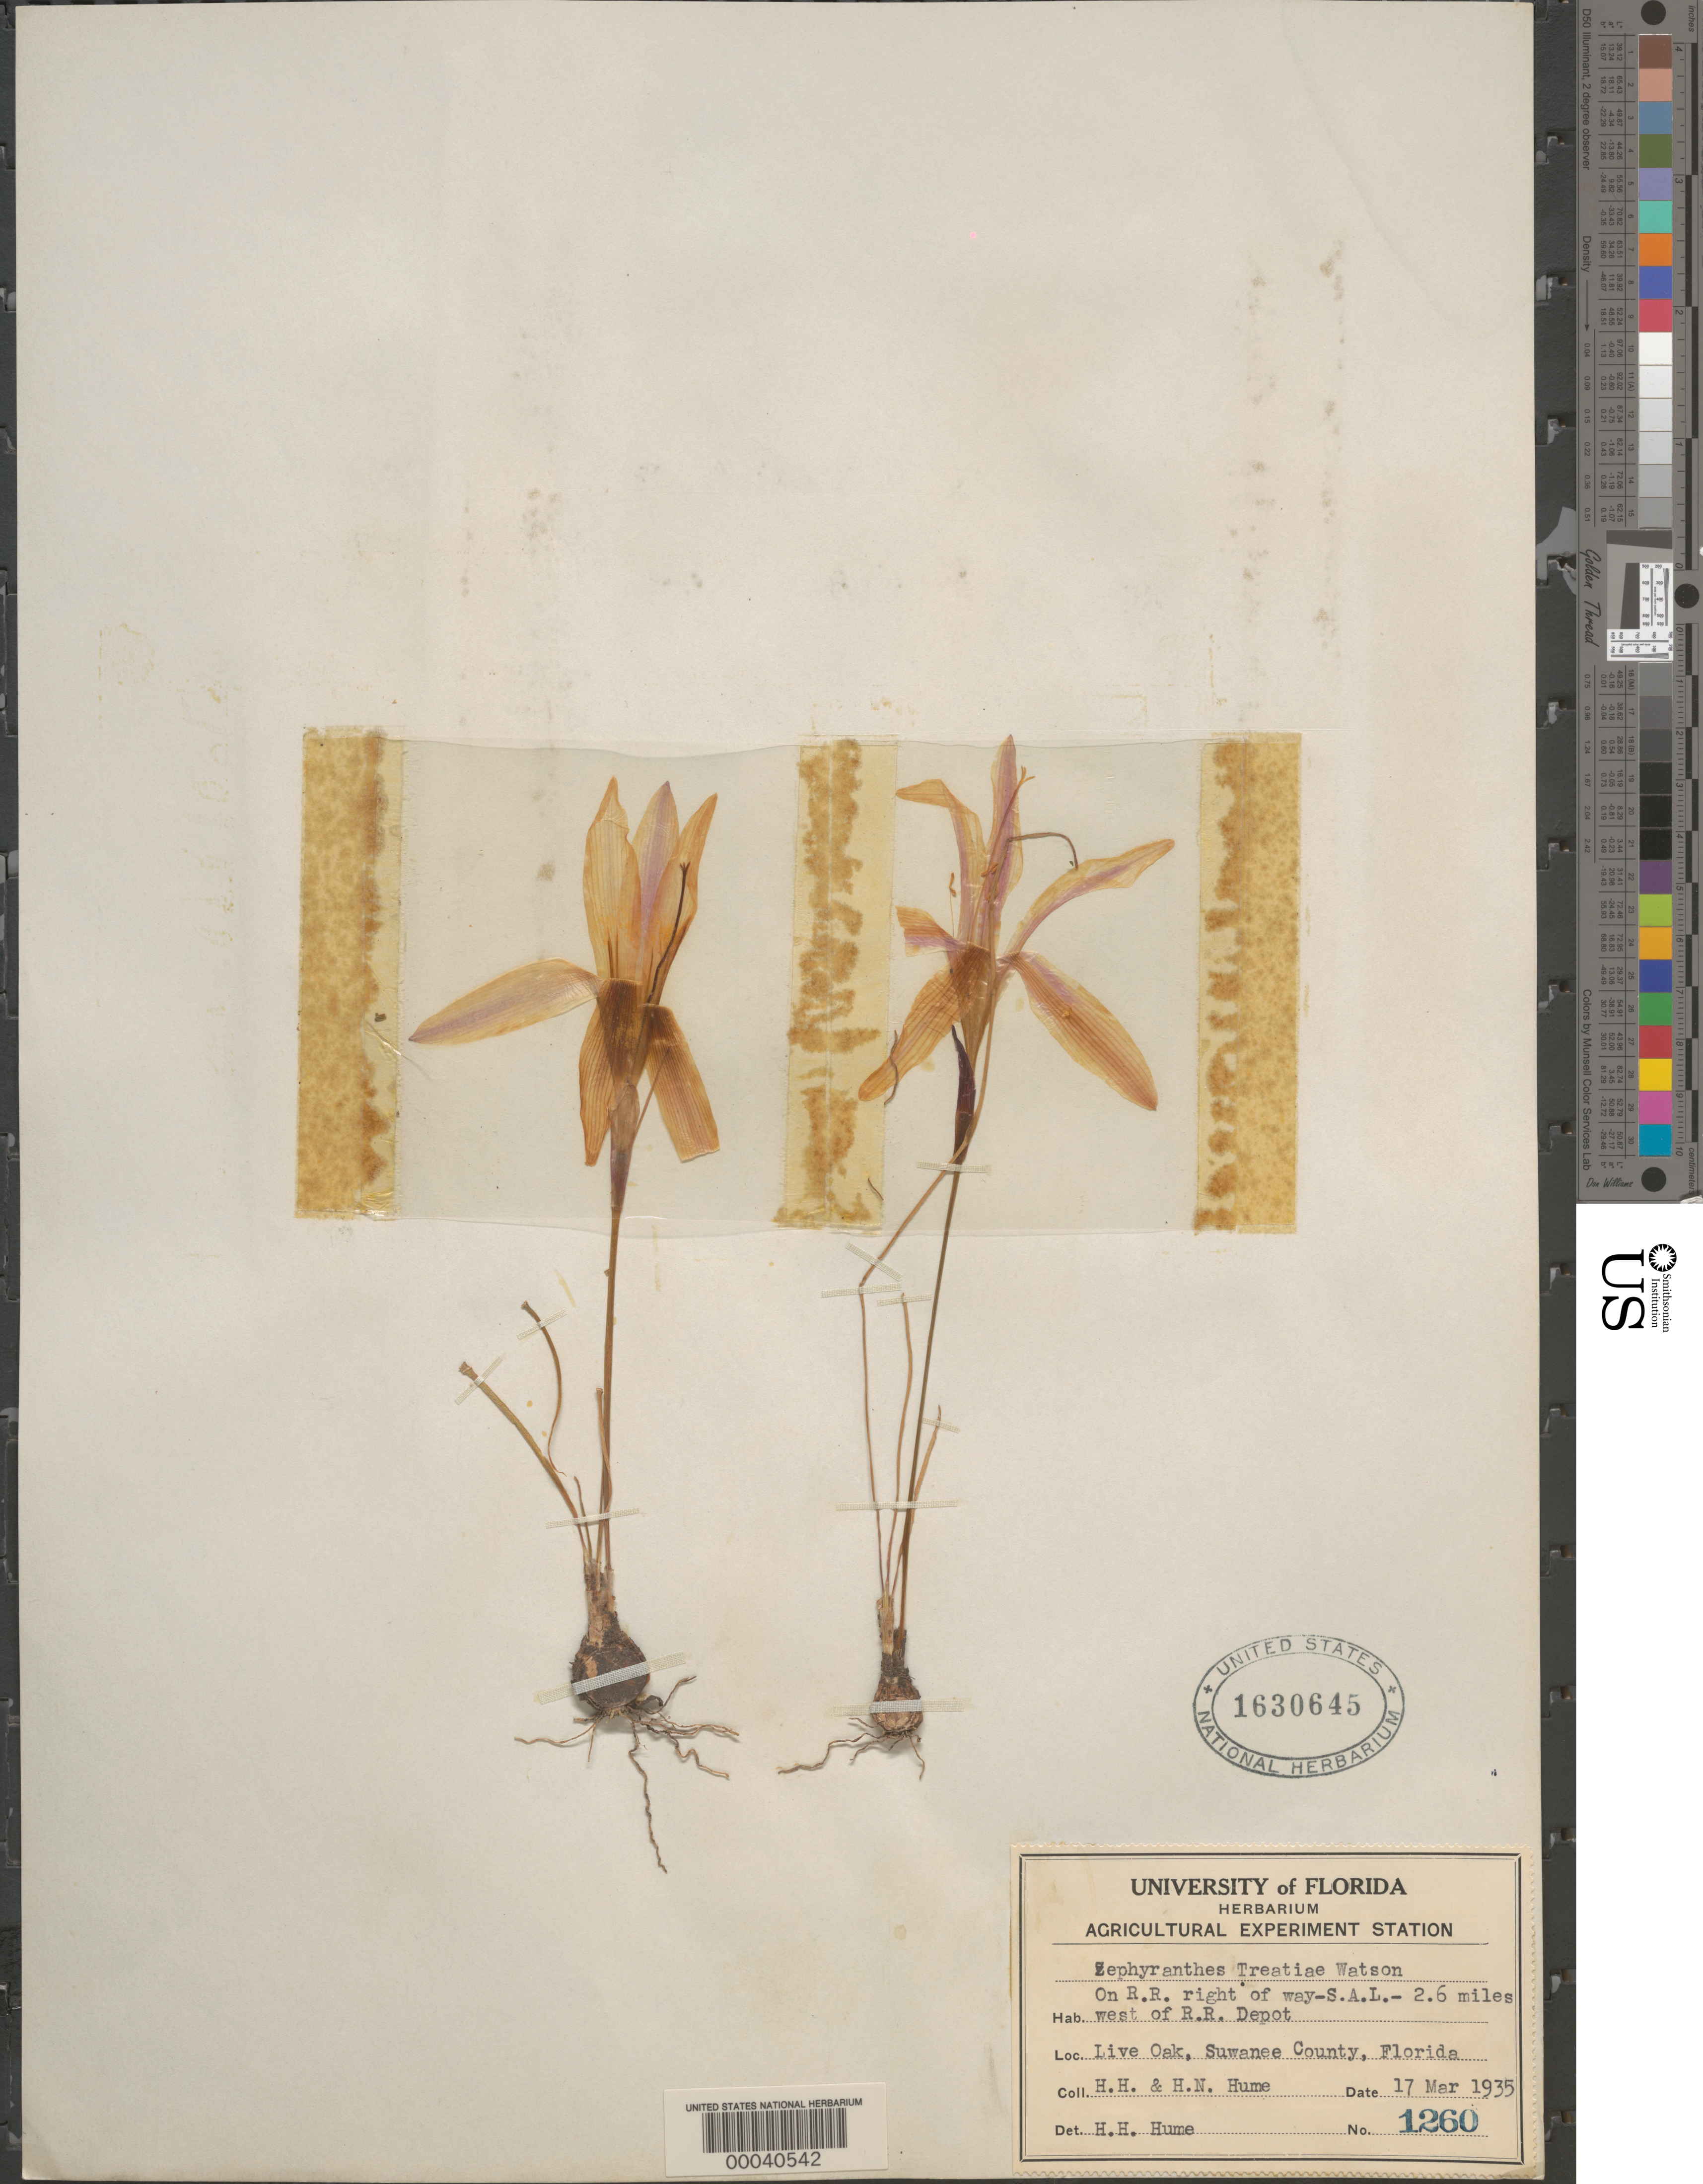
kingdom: Plantae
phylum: Tracheophyta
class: Liliopsida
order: Asparagales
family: Amaryllidaceae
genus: Zephyranthes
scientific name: Zephyranthes treatiae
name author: S. Watson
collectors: H. Hume & H. Hume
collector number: Univ Of Fl Herb 1260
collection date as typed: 17 Mar 1935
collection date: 1935-03-17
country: United States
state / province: Florida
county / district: Suwannee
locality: On r.r. right of way, s.a.l. 2.6 mi. w of r.r. depot at live oak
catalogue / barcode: US 1630645